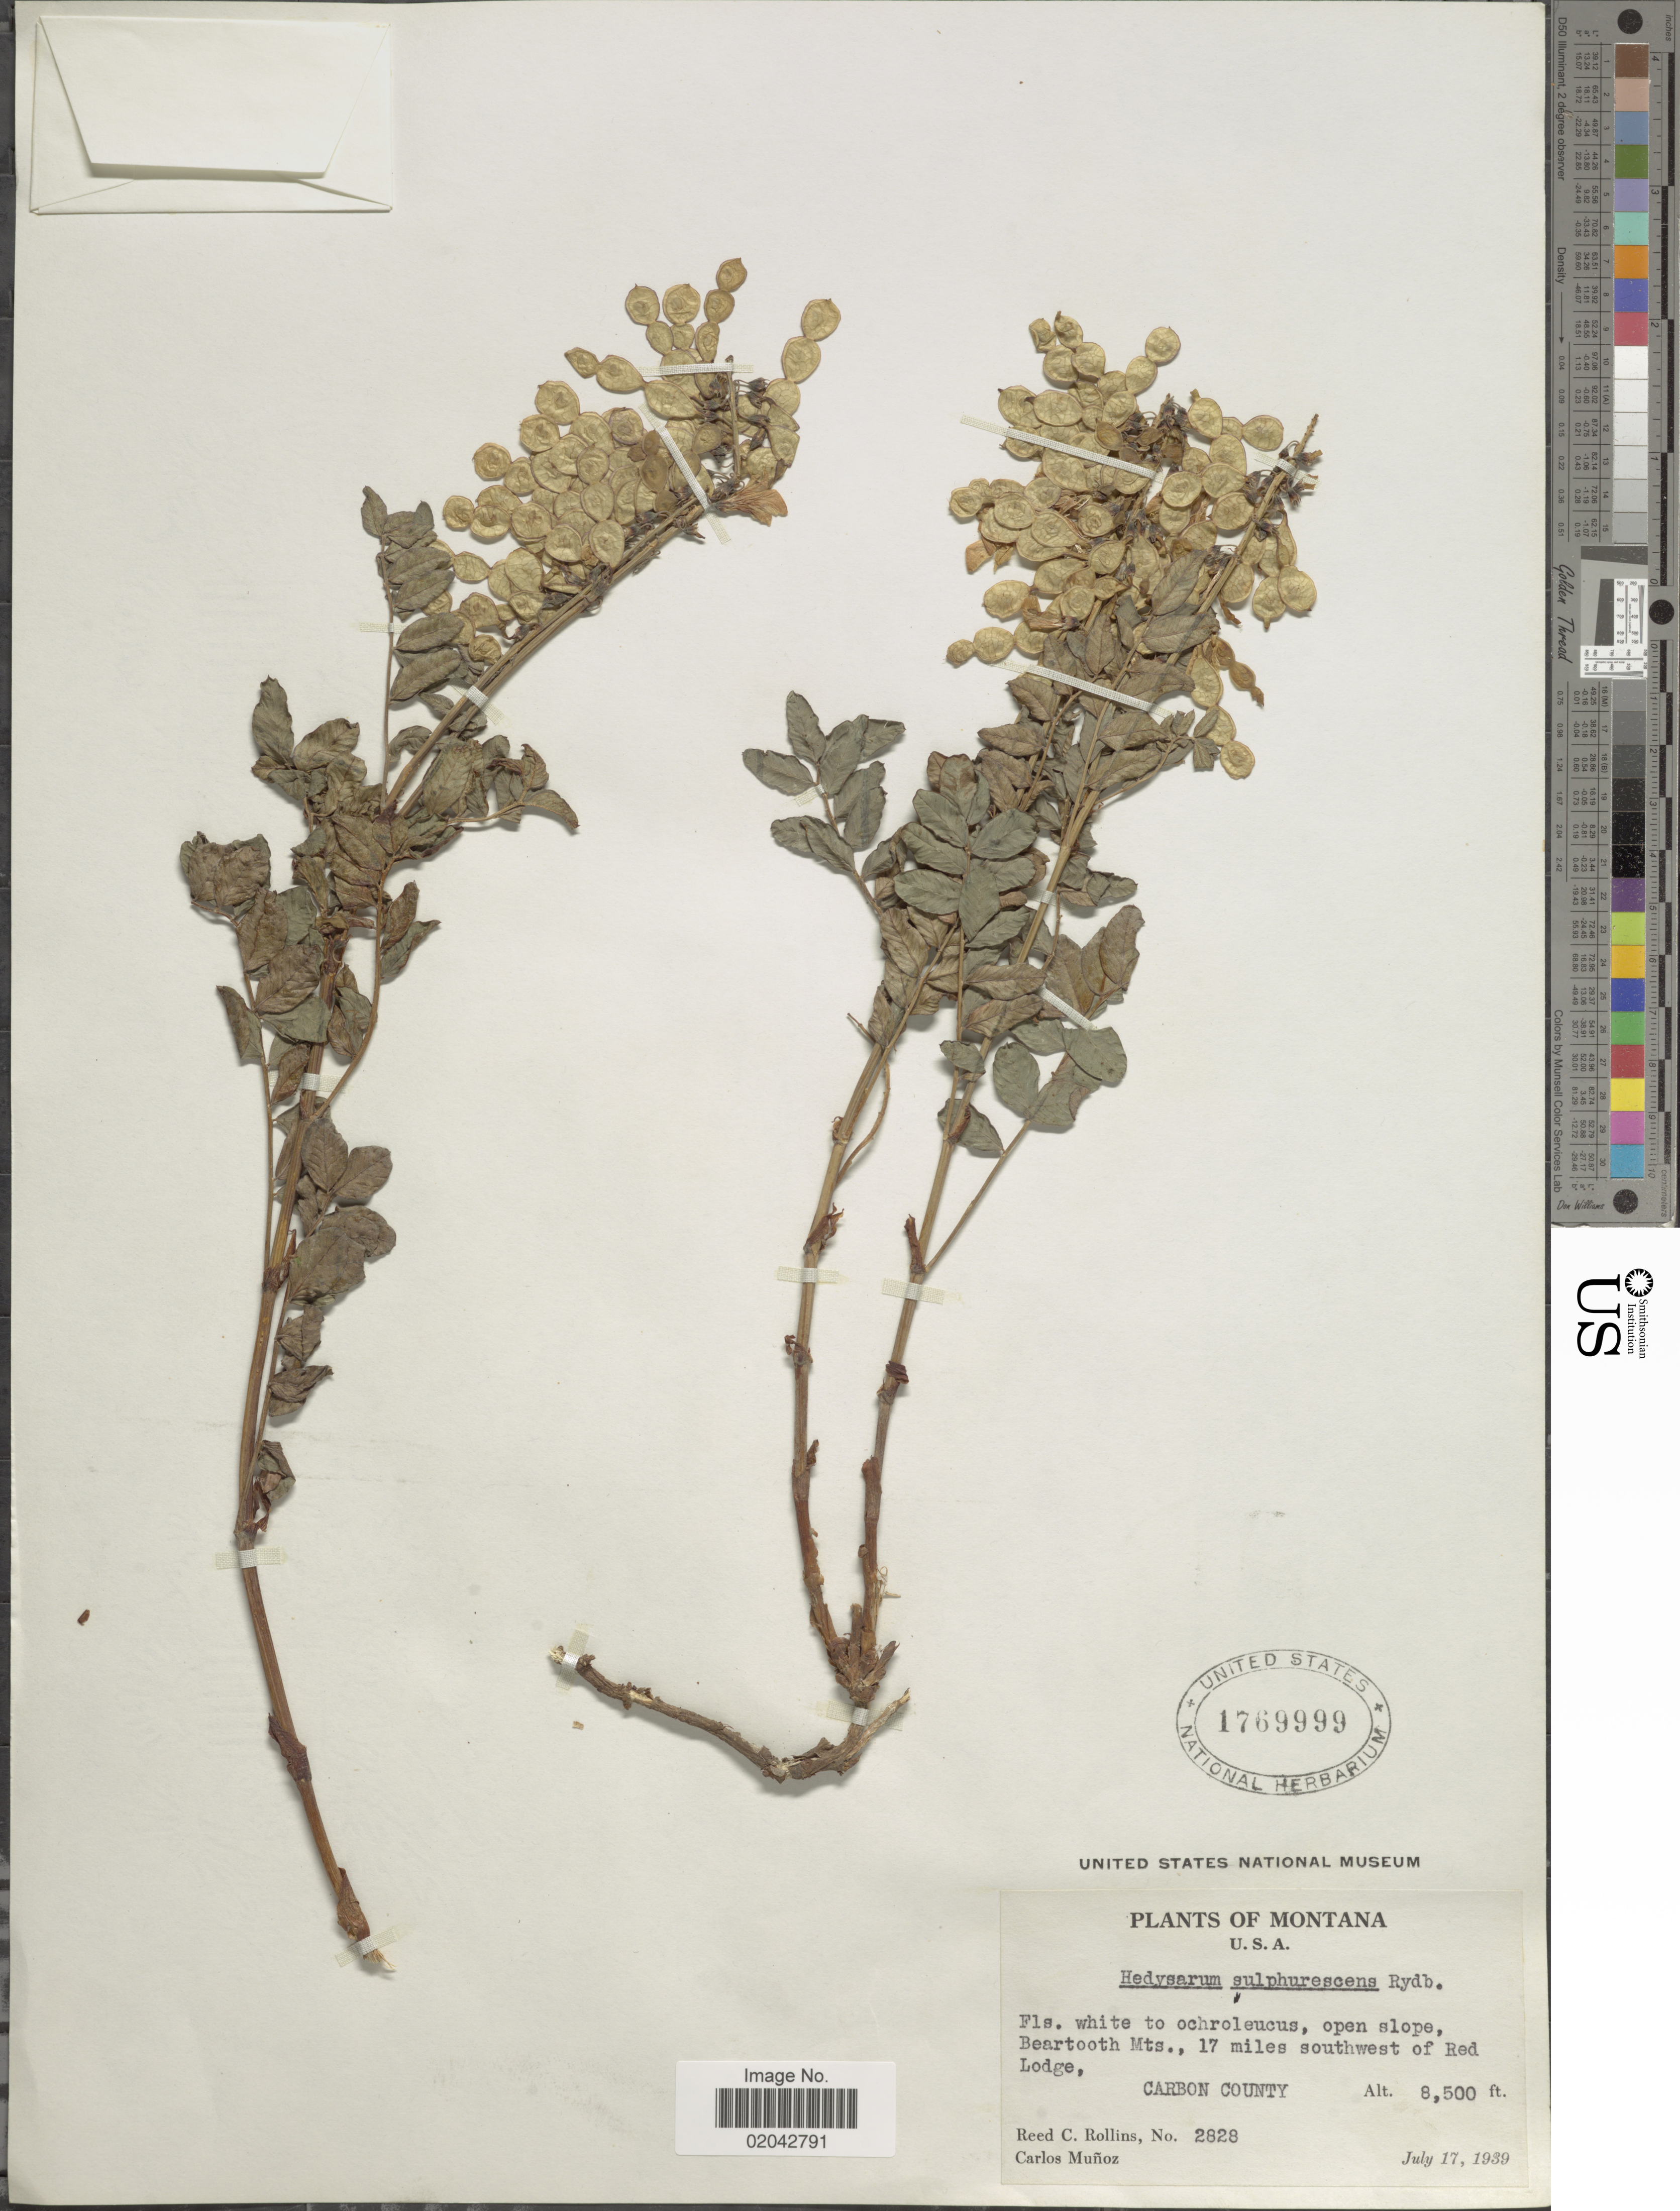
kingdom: Plantae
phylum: Tracheophyta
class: Magnoliopsida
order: Fabales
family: Fabaceae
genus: Hedysarum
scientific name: Hedysarum sulphurescens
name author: Rydb.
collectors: R. C. Rollins & C. Muñoz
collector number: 2828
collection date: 1939-07-17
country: United States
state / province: Montana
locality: Open slope, Beartooth Mts., 17 miles southwest of Red Lodge, Carbon County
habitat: open slope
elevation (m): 2591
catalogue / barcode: US 1769999